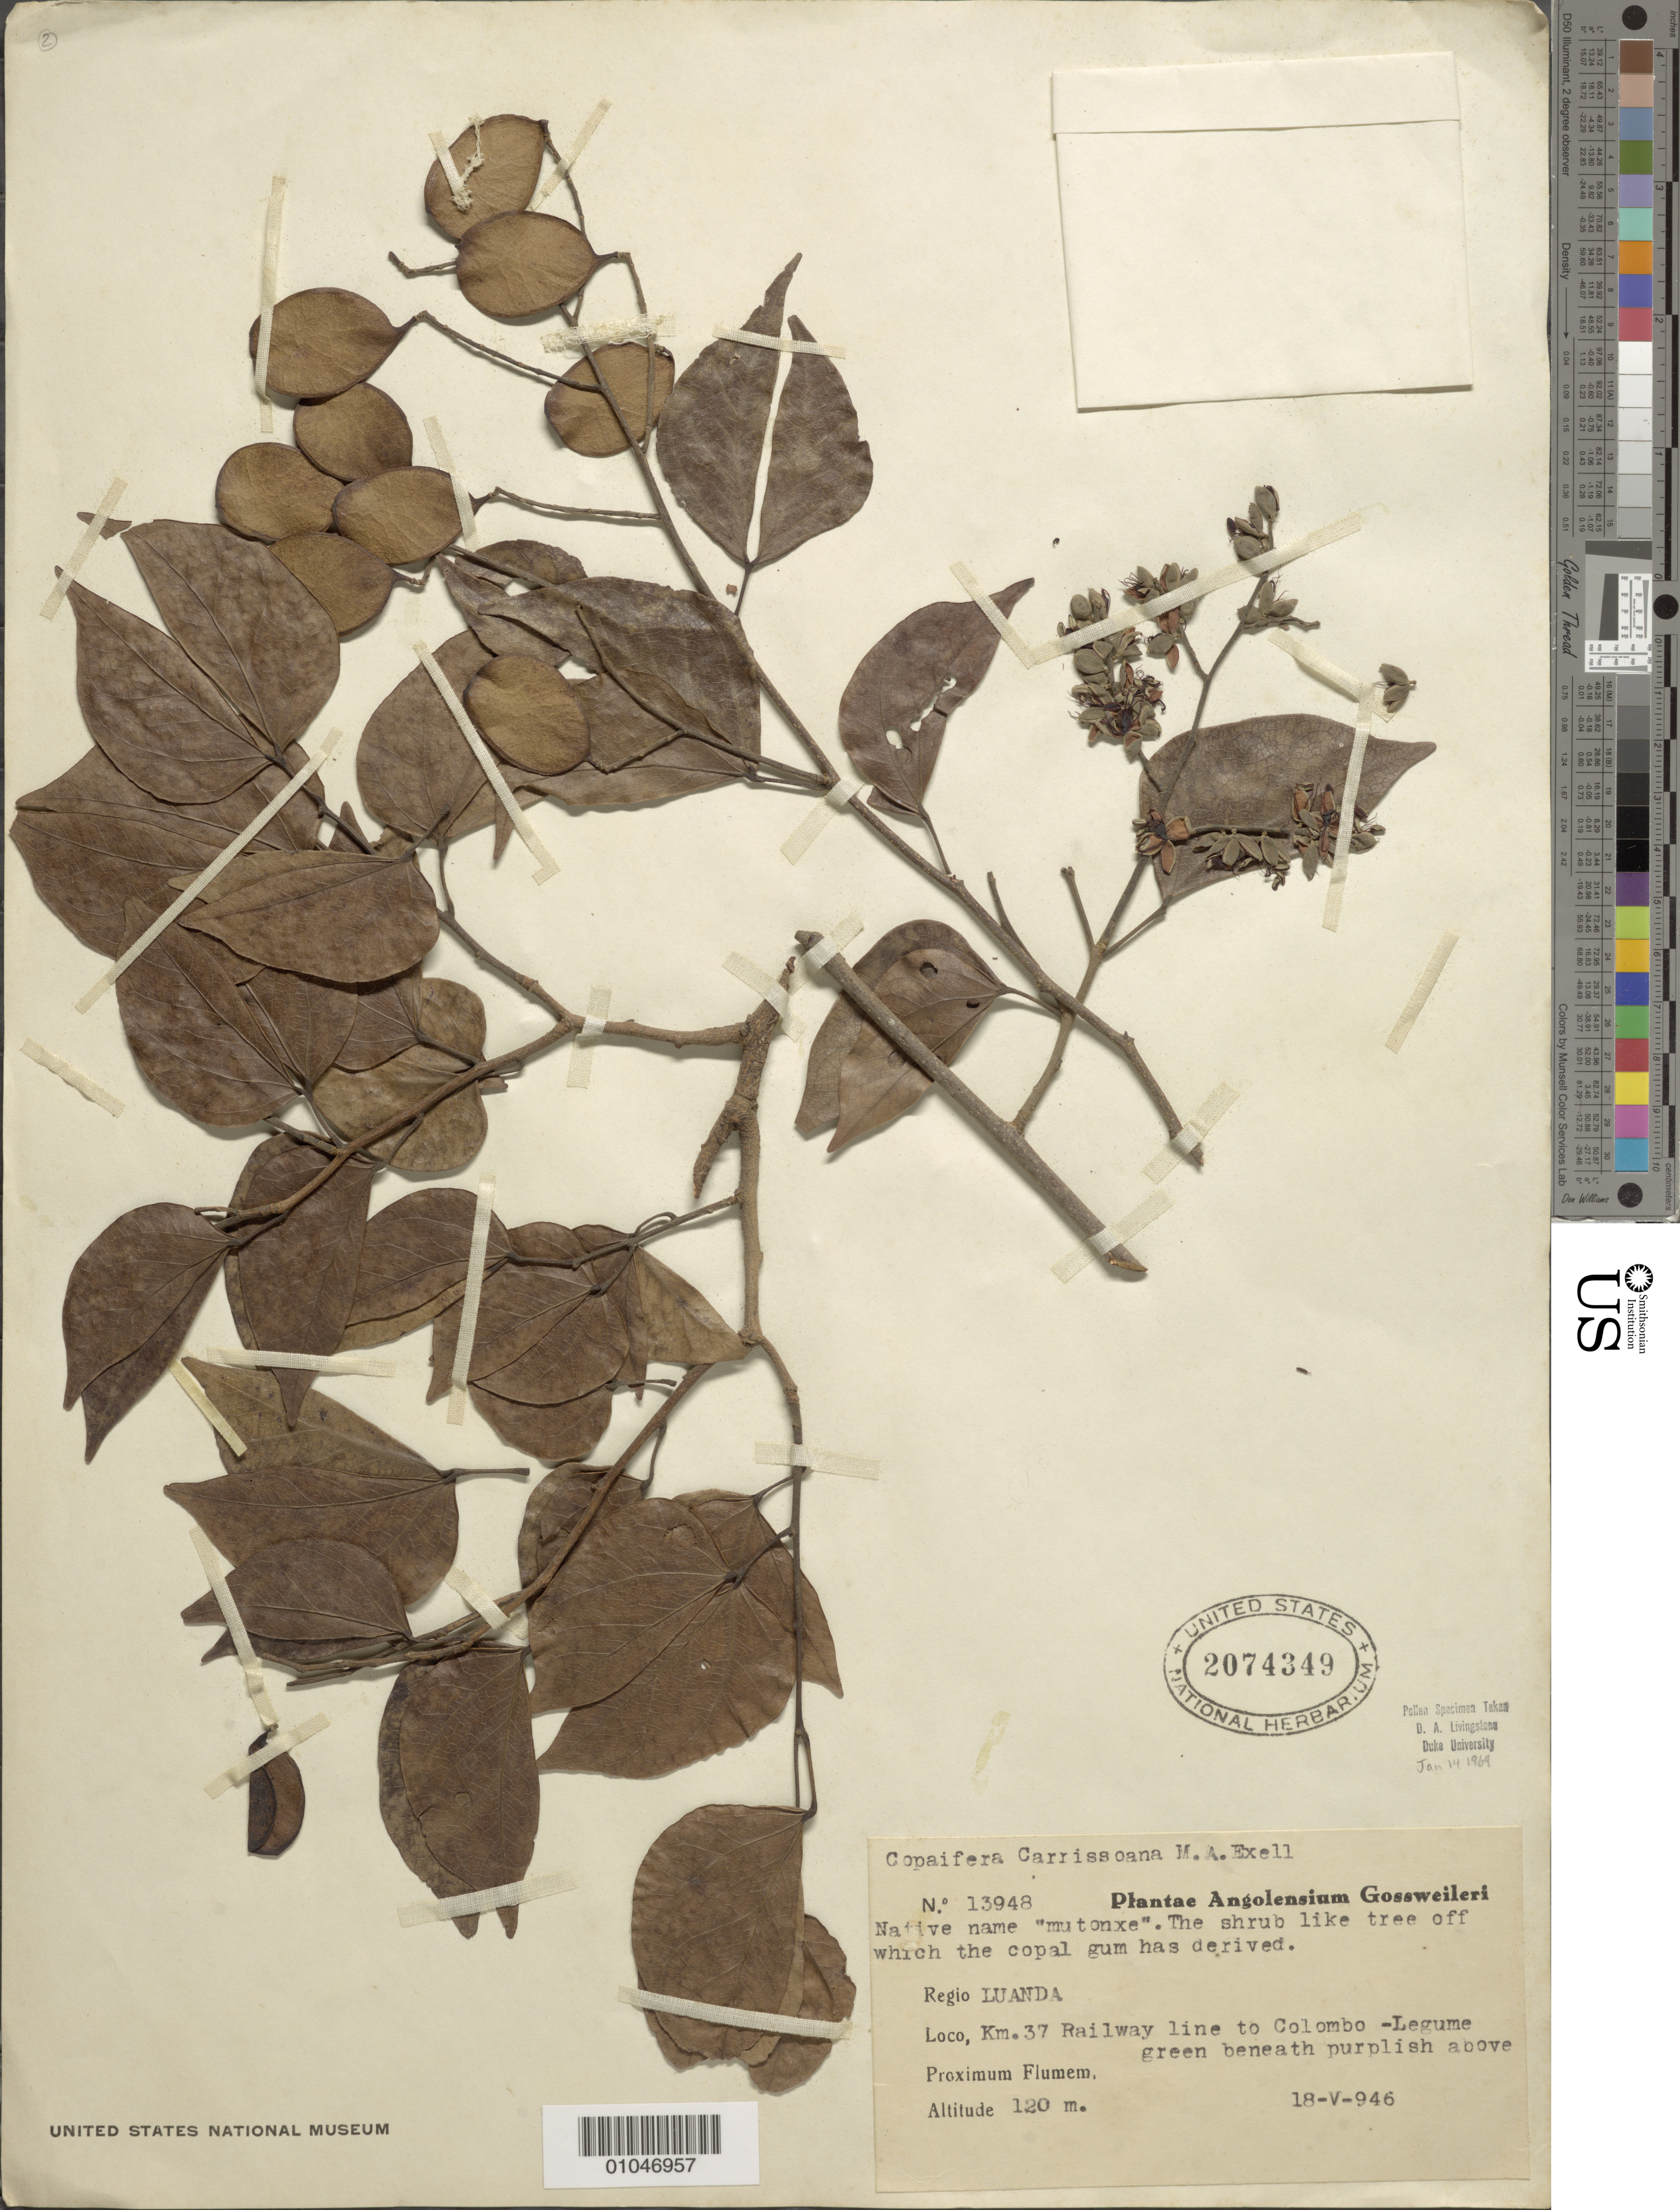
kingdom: Plantae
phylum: Tracheophyta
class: Magnoliopsida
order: Fabales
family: Fabaceae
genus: Copaifera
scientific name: Copaifera carrissoana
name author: M.A. Exell ex Gossw. & Mendonça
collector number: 13948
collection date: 1946-05-18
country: Angola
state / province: Luanda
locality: Km 37 Railway line to Colombo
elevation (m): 120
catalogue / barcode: US 2074349